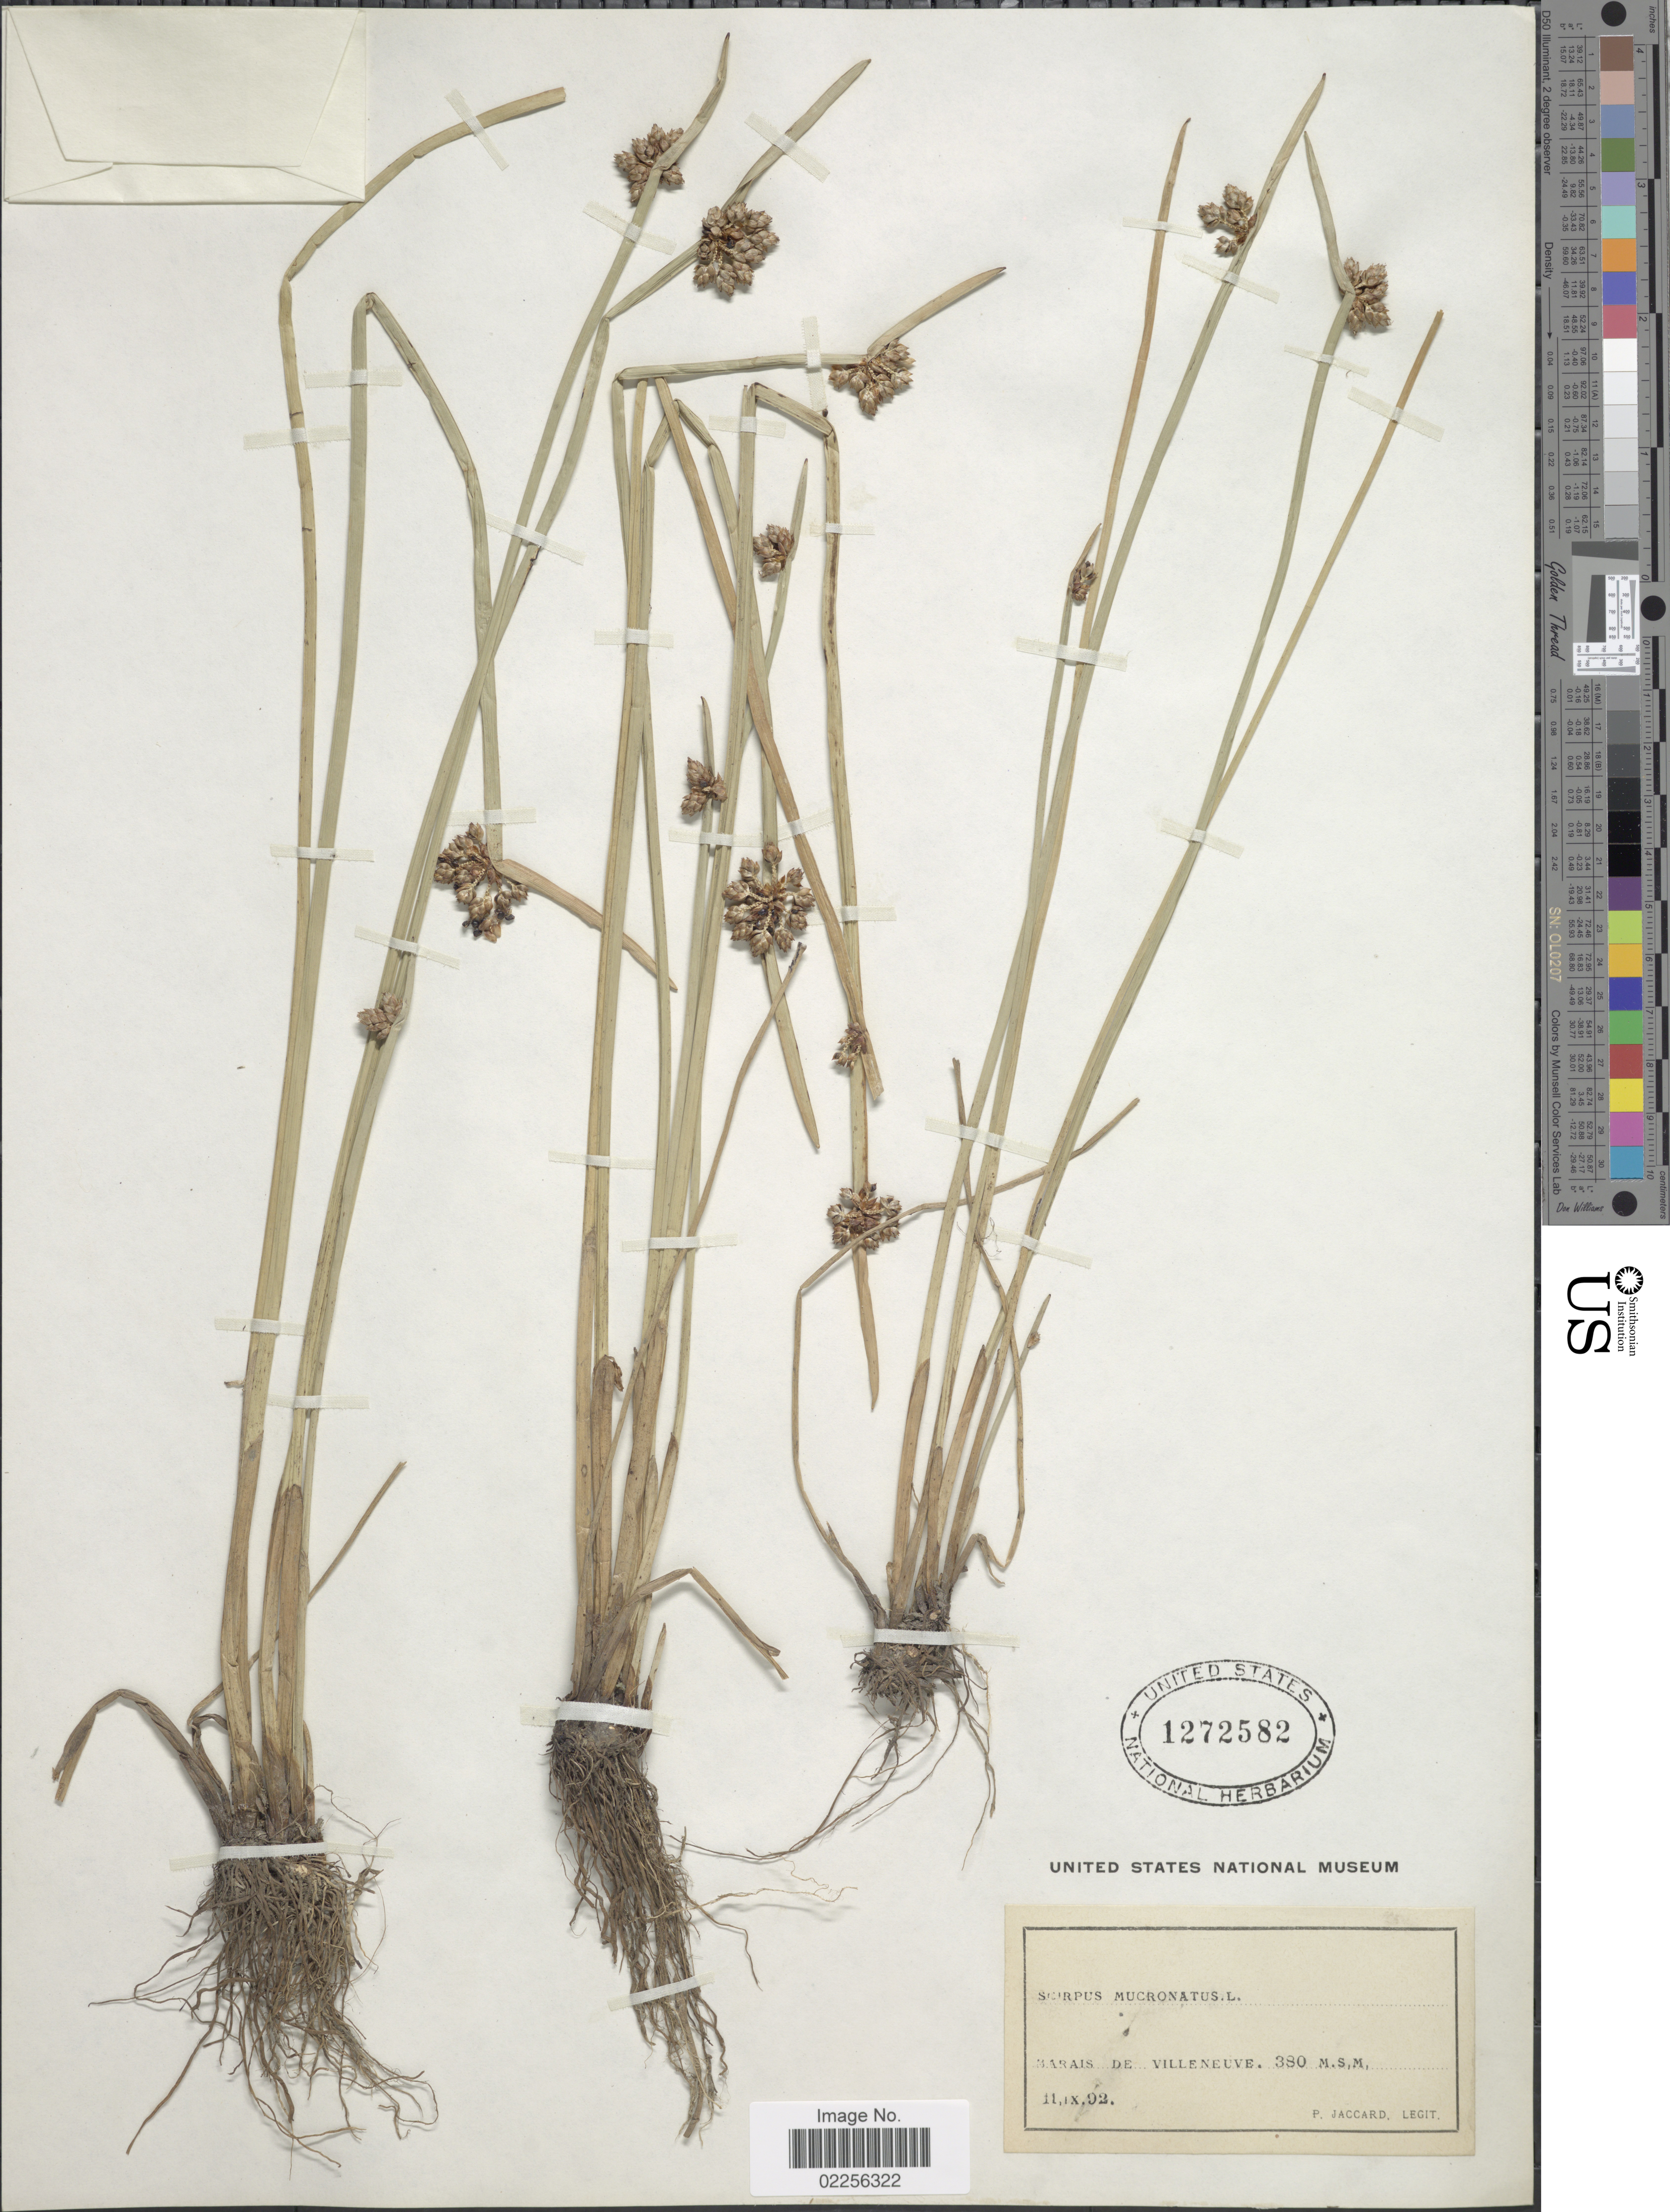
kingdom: Plantae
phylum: Tracheophyta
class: Liliopsida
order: Poales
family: Cyperaceae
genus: Schoenoplectus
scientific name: Schoenoplectus mucronatus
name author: (L.) Palla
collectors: Jaccard, P.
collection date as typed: Transcribed d/m/y: 11/9/92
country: France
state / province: Bretagne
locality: Marais de Villeneuve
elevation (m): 380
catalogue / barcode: US 1272582